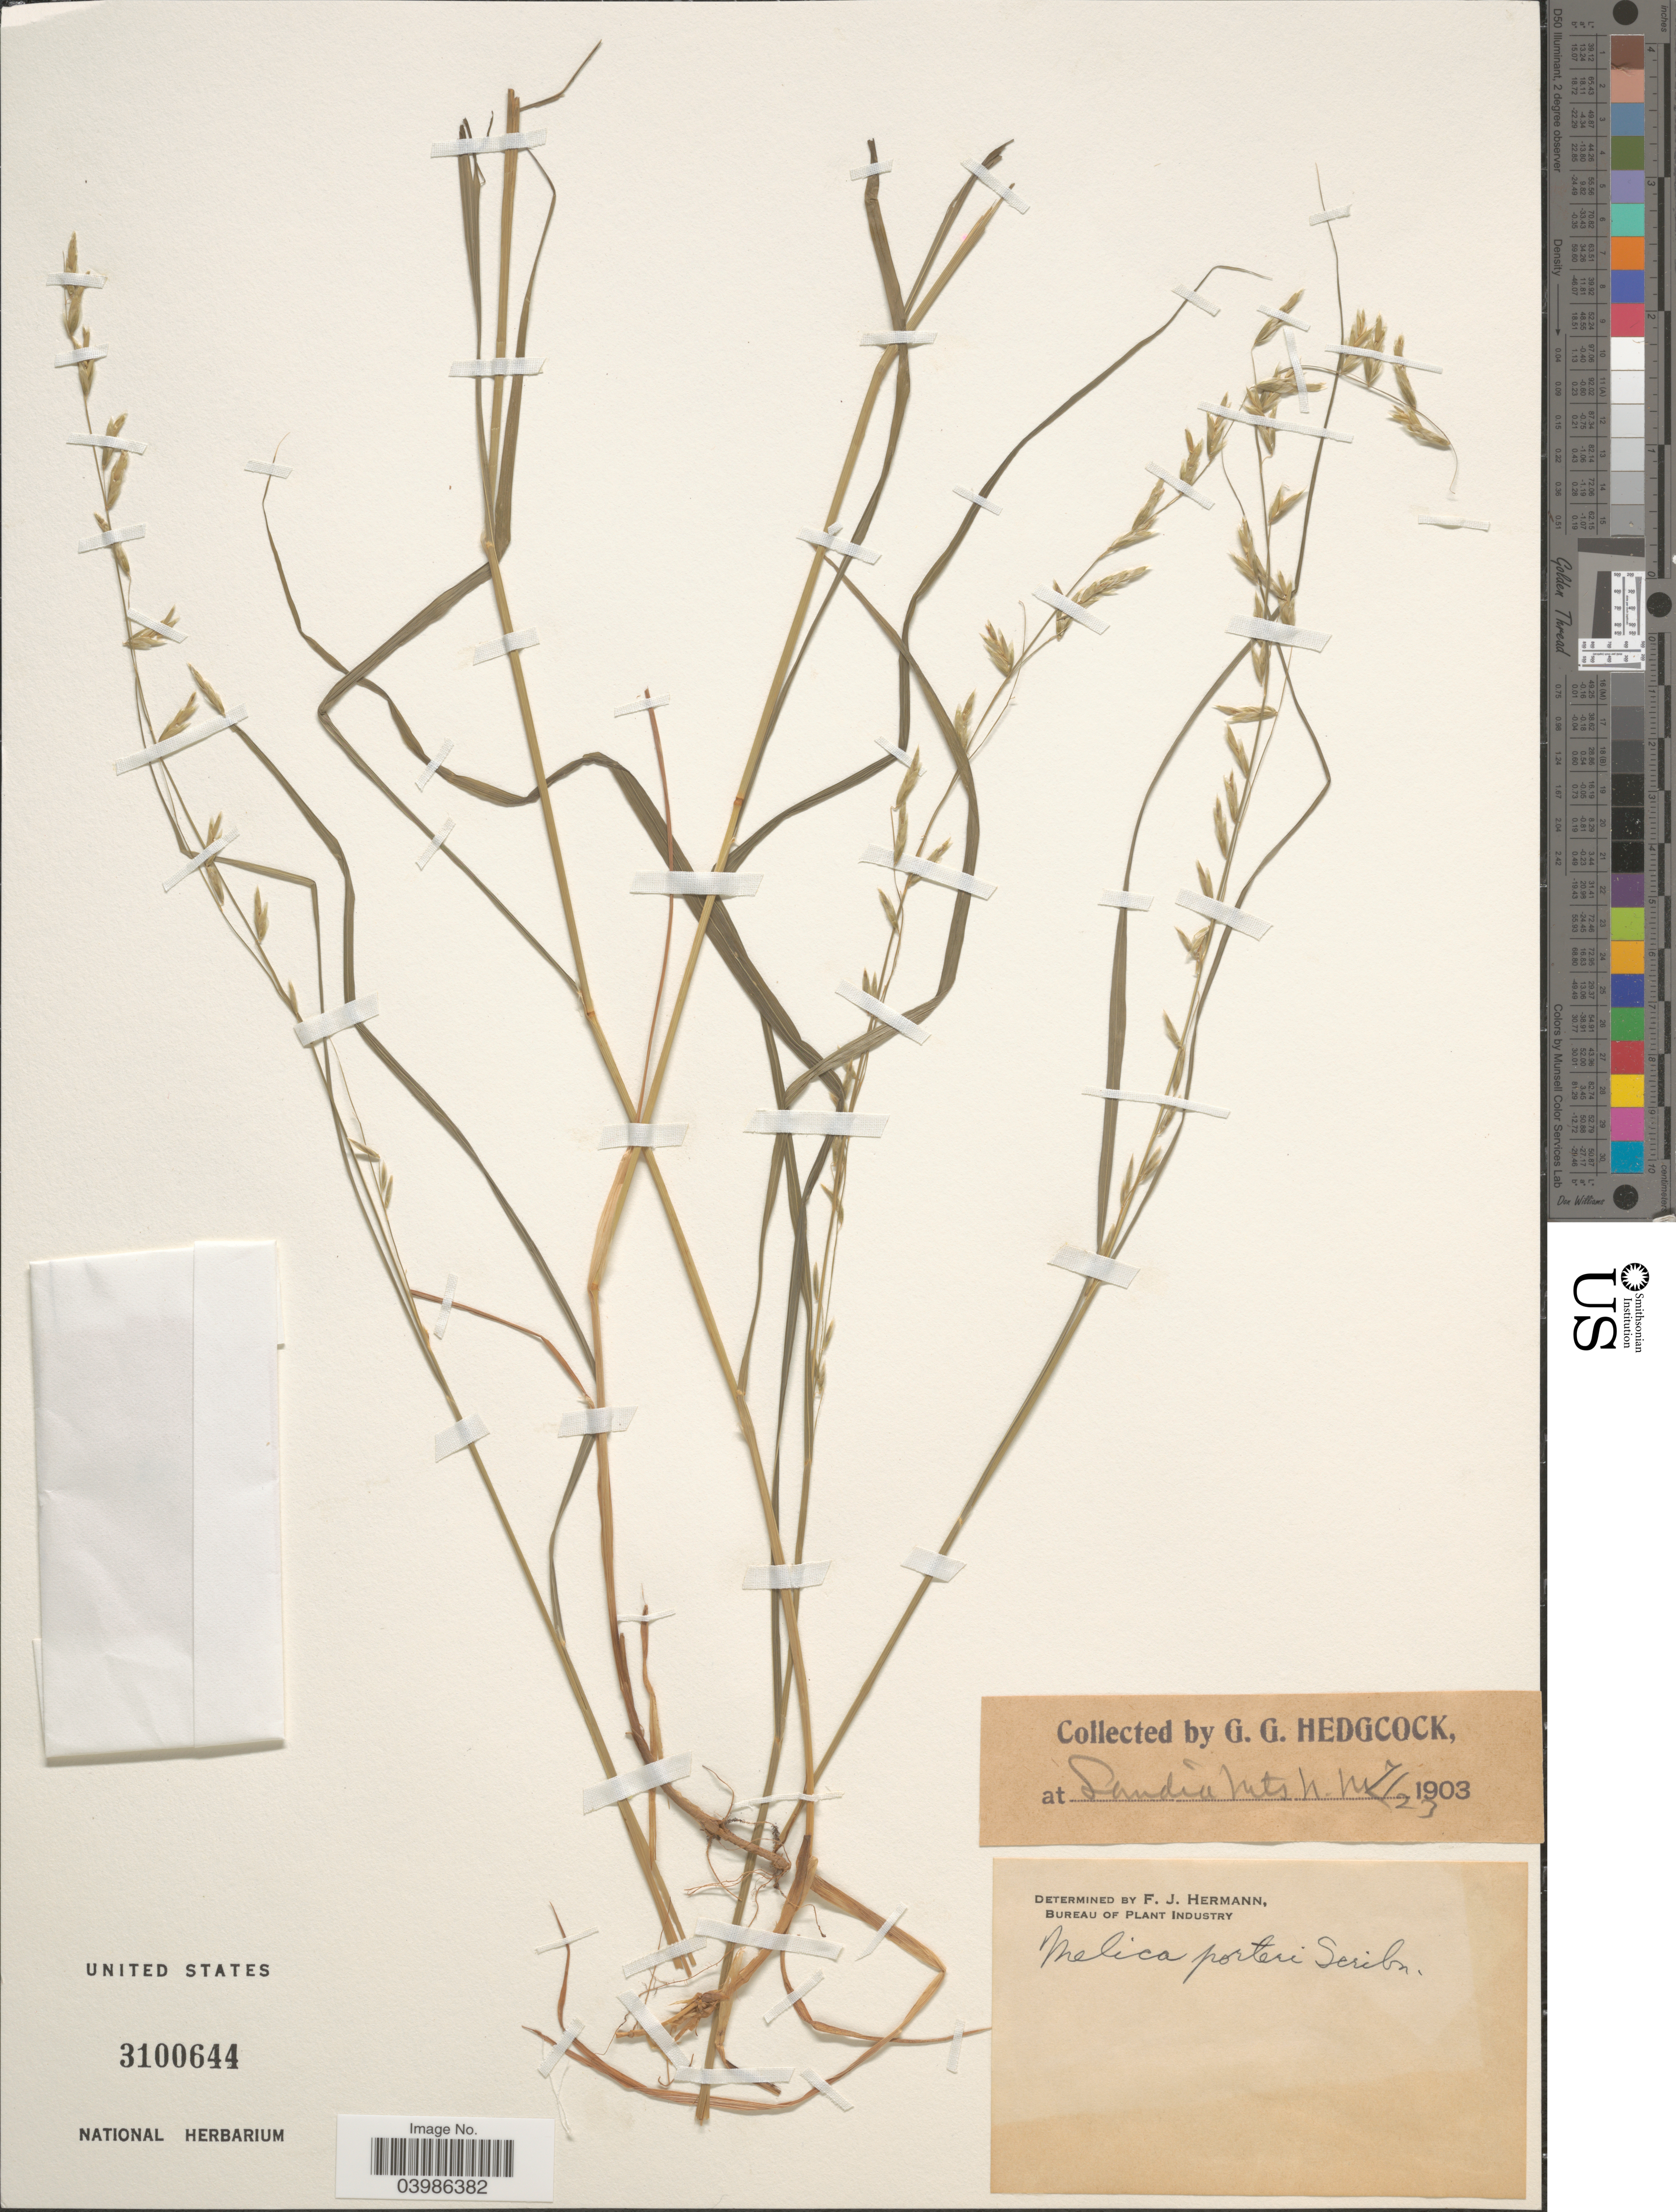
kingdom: Plantae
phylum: Tracheophyta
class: Liliopsida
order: Poales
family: Poaceae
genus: Melica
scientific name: Melica porteri var. laxa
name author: Boyle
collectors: G. Hedgcock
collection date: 1903-07-23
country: United States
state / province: New Mexico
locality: Sandia Mts.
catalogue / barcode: US 3100644